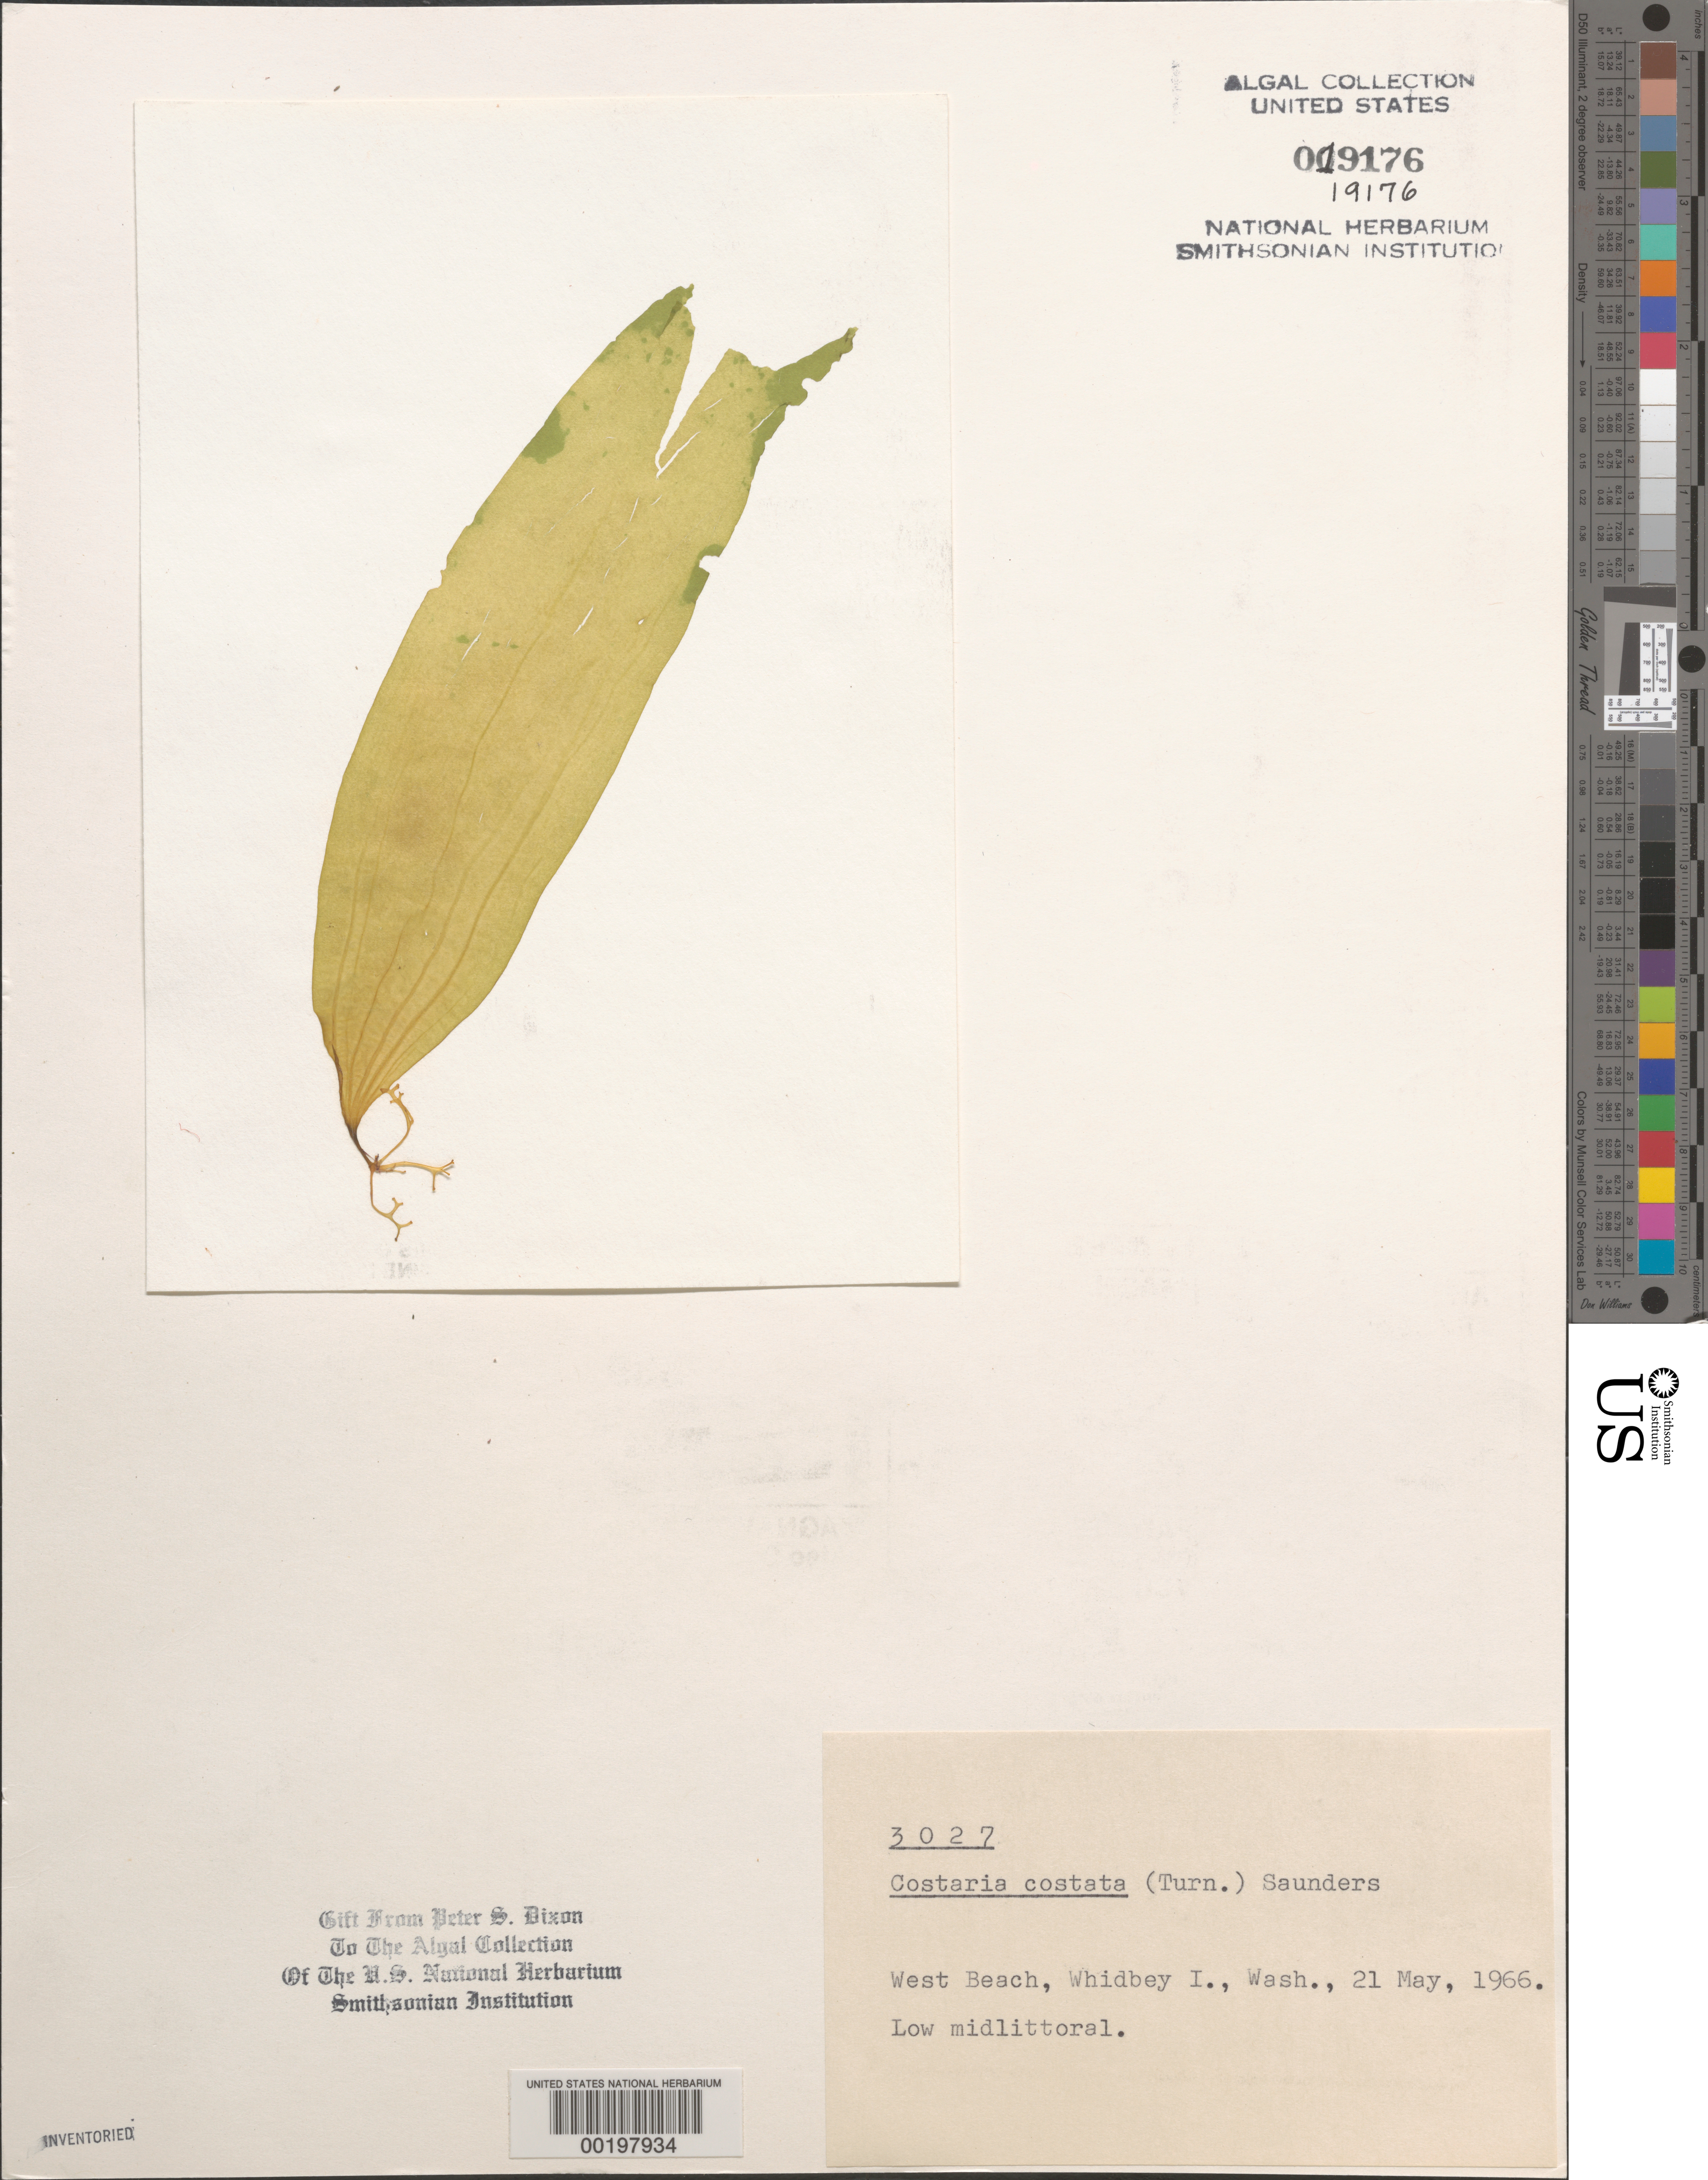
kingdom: Chromista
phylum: Ochrophyta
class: Phaeophyceae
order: Laminariales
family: Costariaceae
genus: Costaria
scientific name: Costaria costata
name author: (C. Agardh) D.A. Saunders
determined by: Dixon, P. S.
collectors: P. S. Dixon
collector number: PSD 3027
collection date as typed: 21 May 1966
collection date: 1966-05-21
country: United States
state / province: Washington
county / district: Island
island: Whidbey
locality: West Beach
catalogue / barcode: US 19176